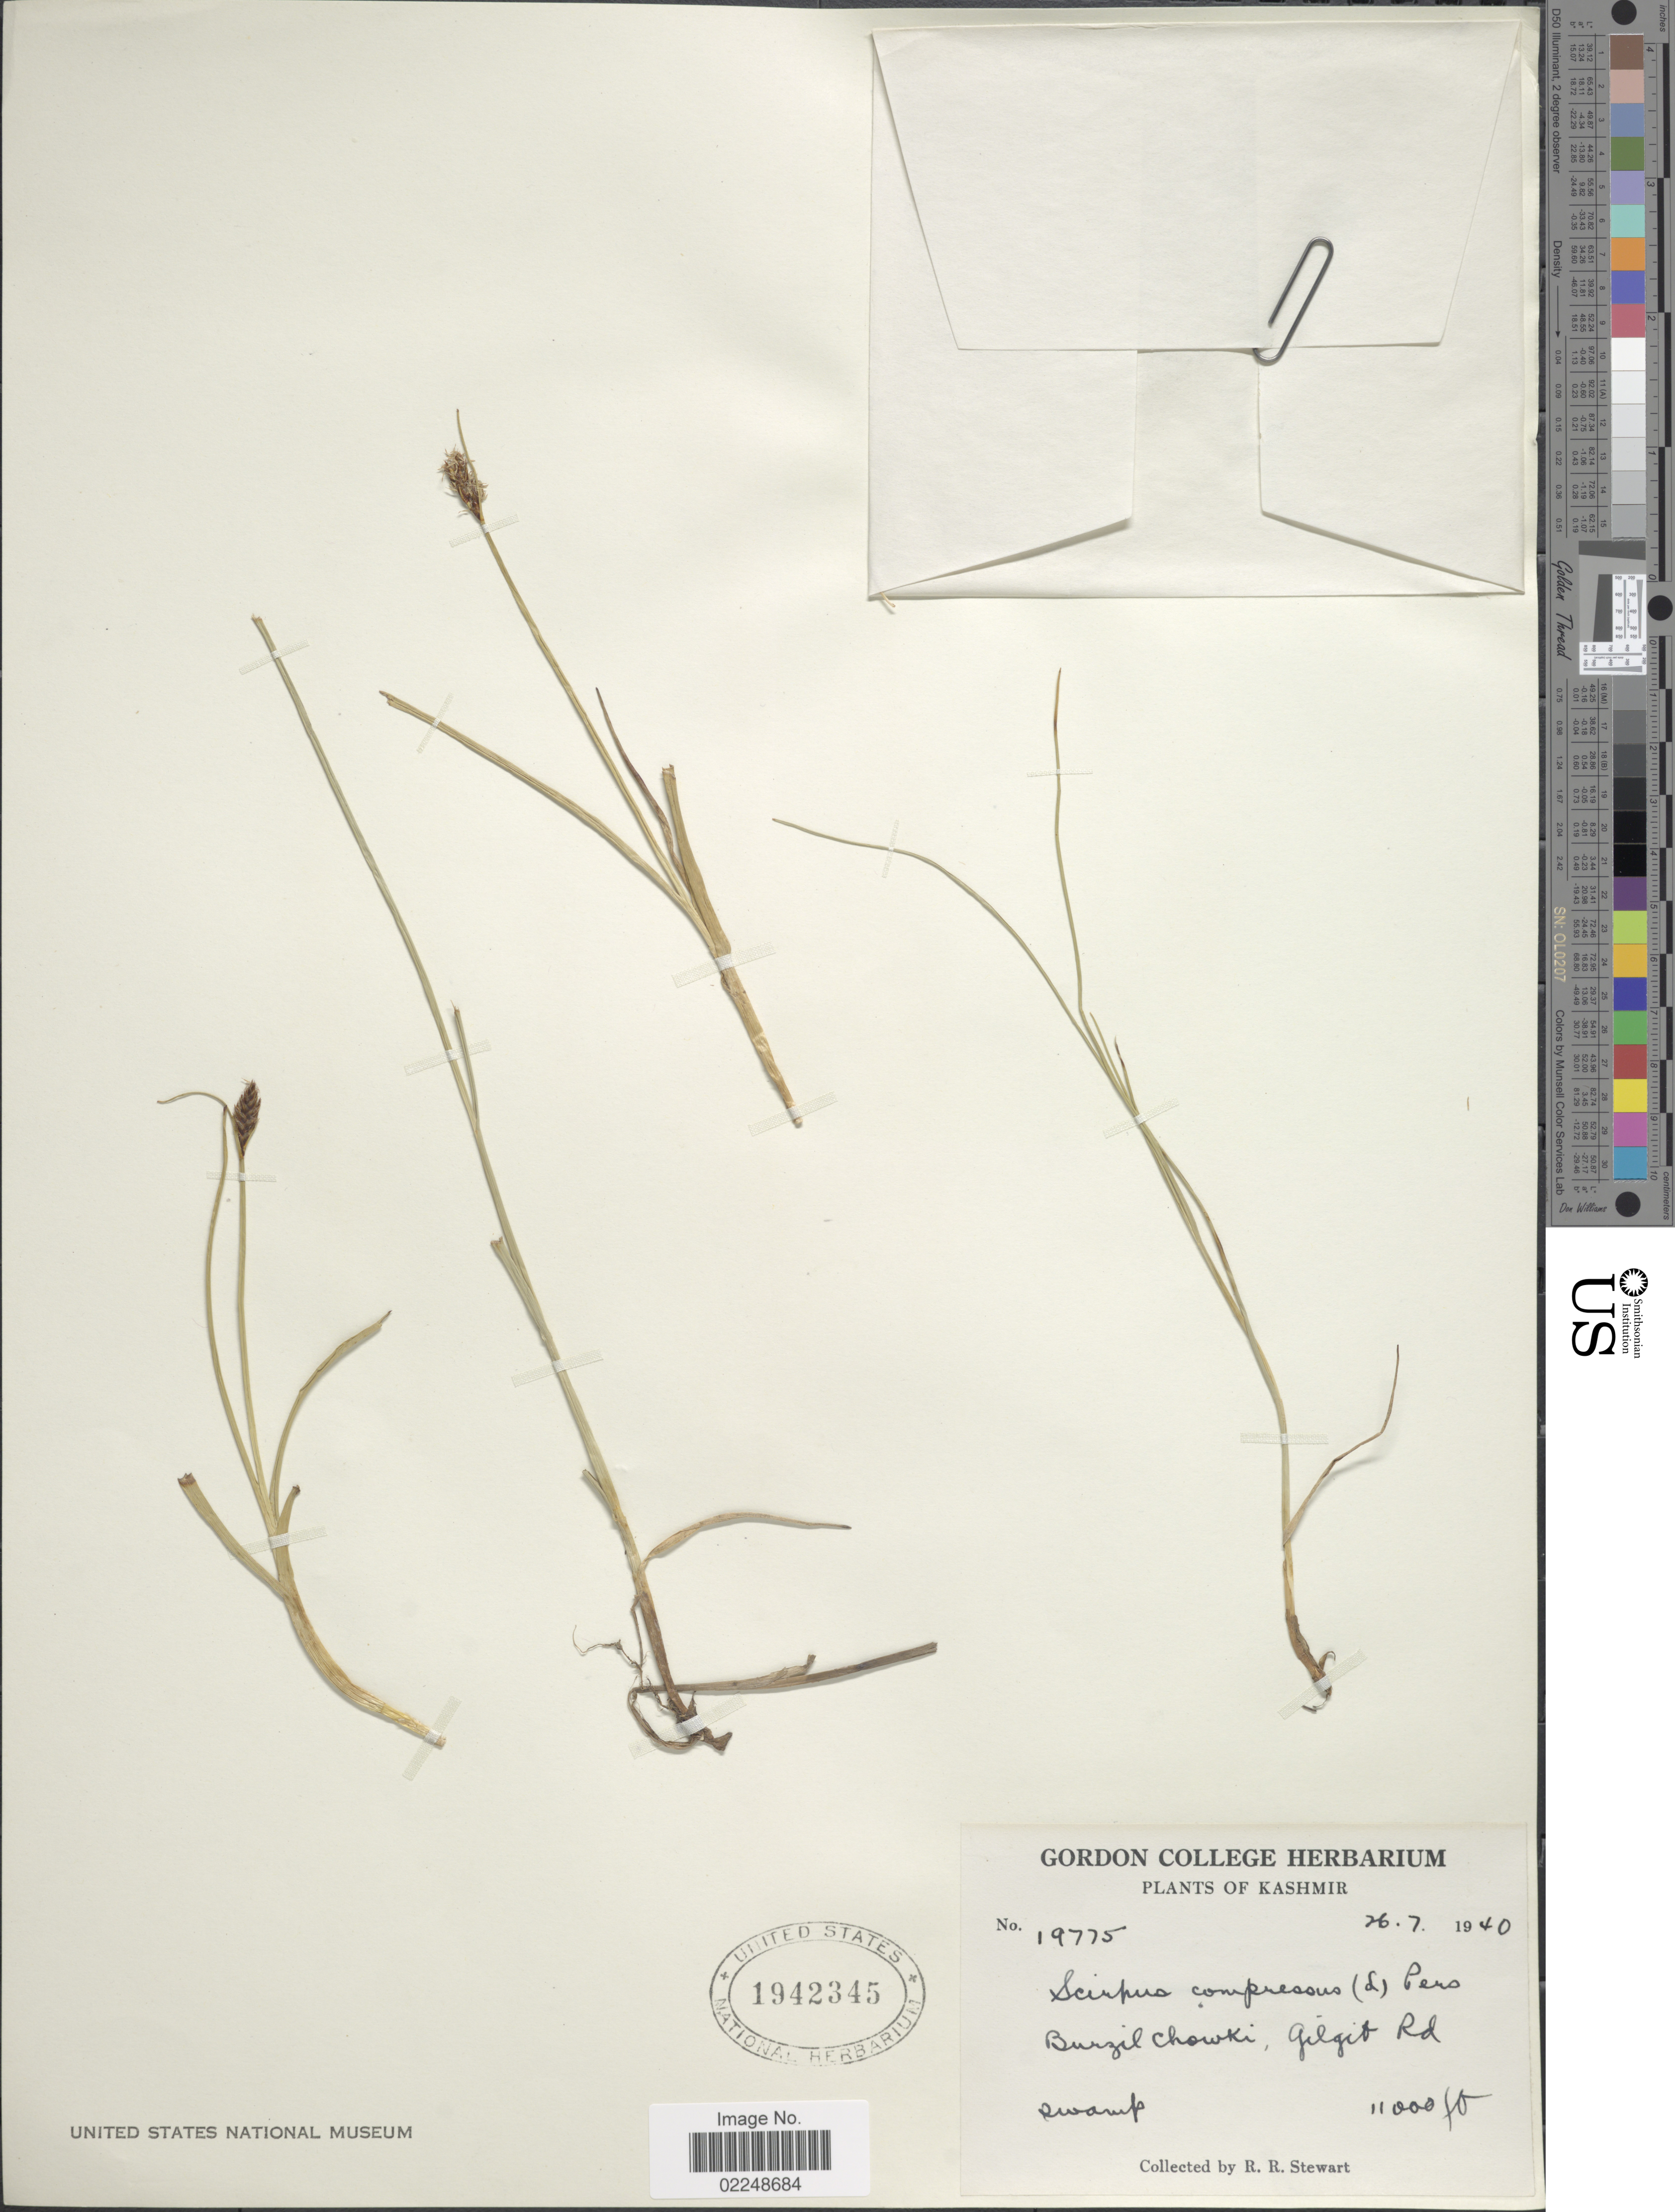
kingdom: Plantae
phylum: Tracheophyta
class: Liliopsida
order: Poales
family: Cyperaceae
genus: Blysmus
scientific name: Blysmus compressus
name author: (L.) Panzer ex Link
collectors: R. R. Stewart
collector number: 19775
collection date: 1940-07-26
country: Pakistan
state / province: Gilgit-Baltistan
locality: Kashmir, Burzil Chowki, Gilgit Rd.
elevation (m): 3353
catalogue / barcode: US 1942345